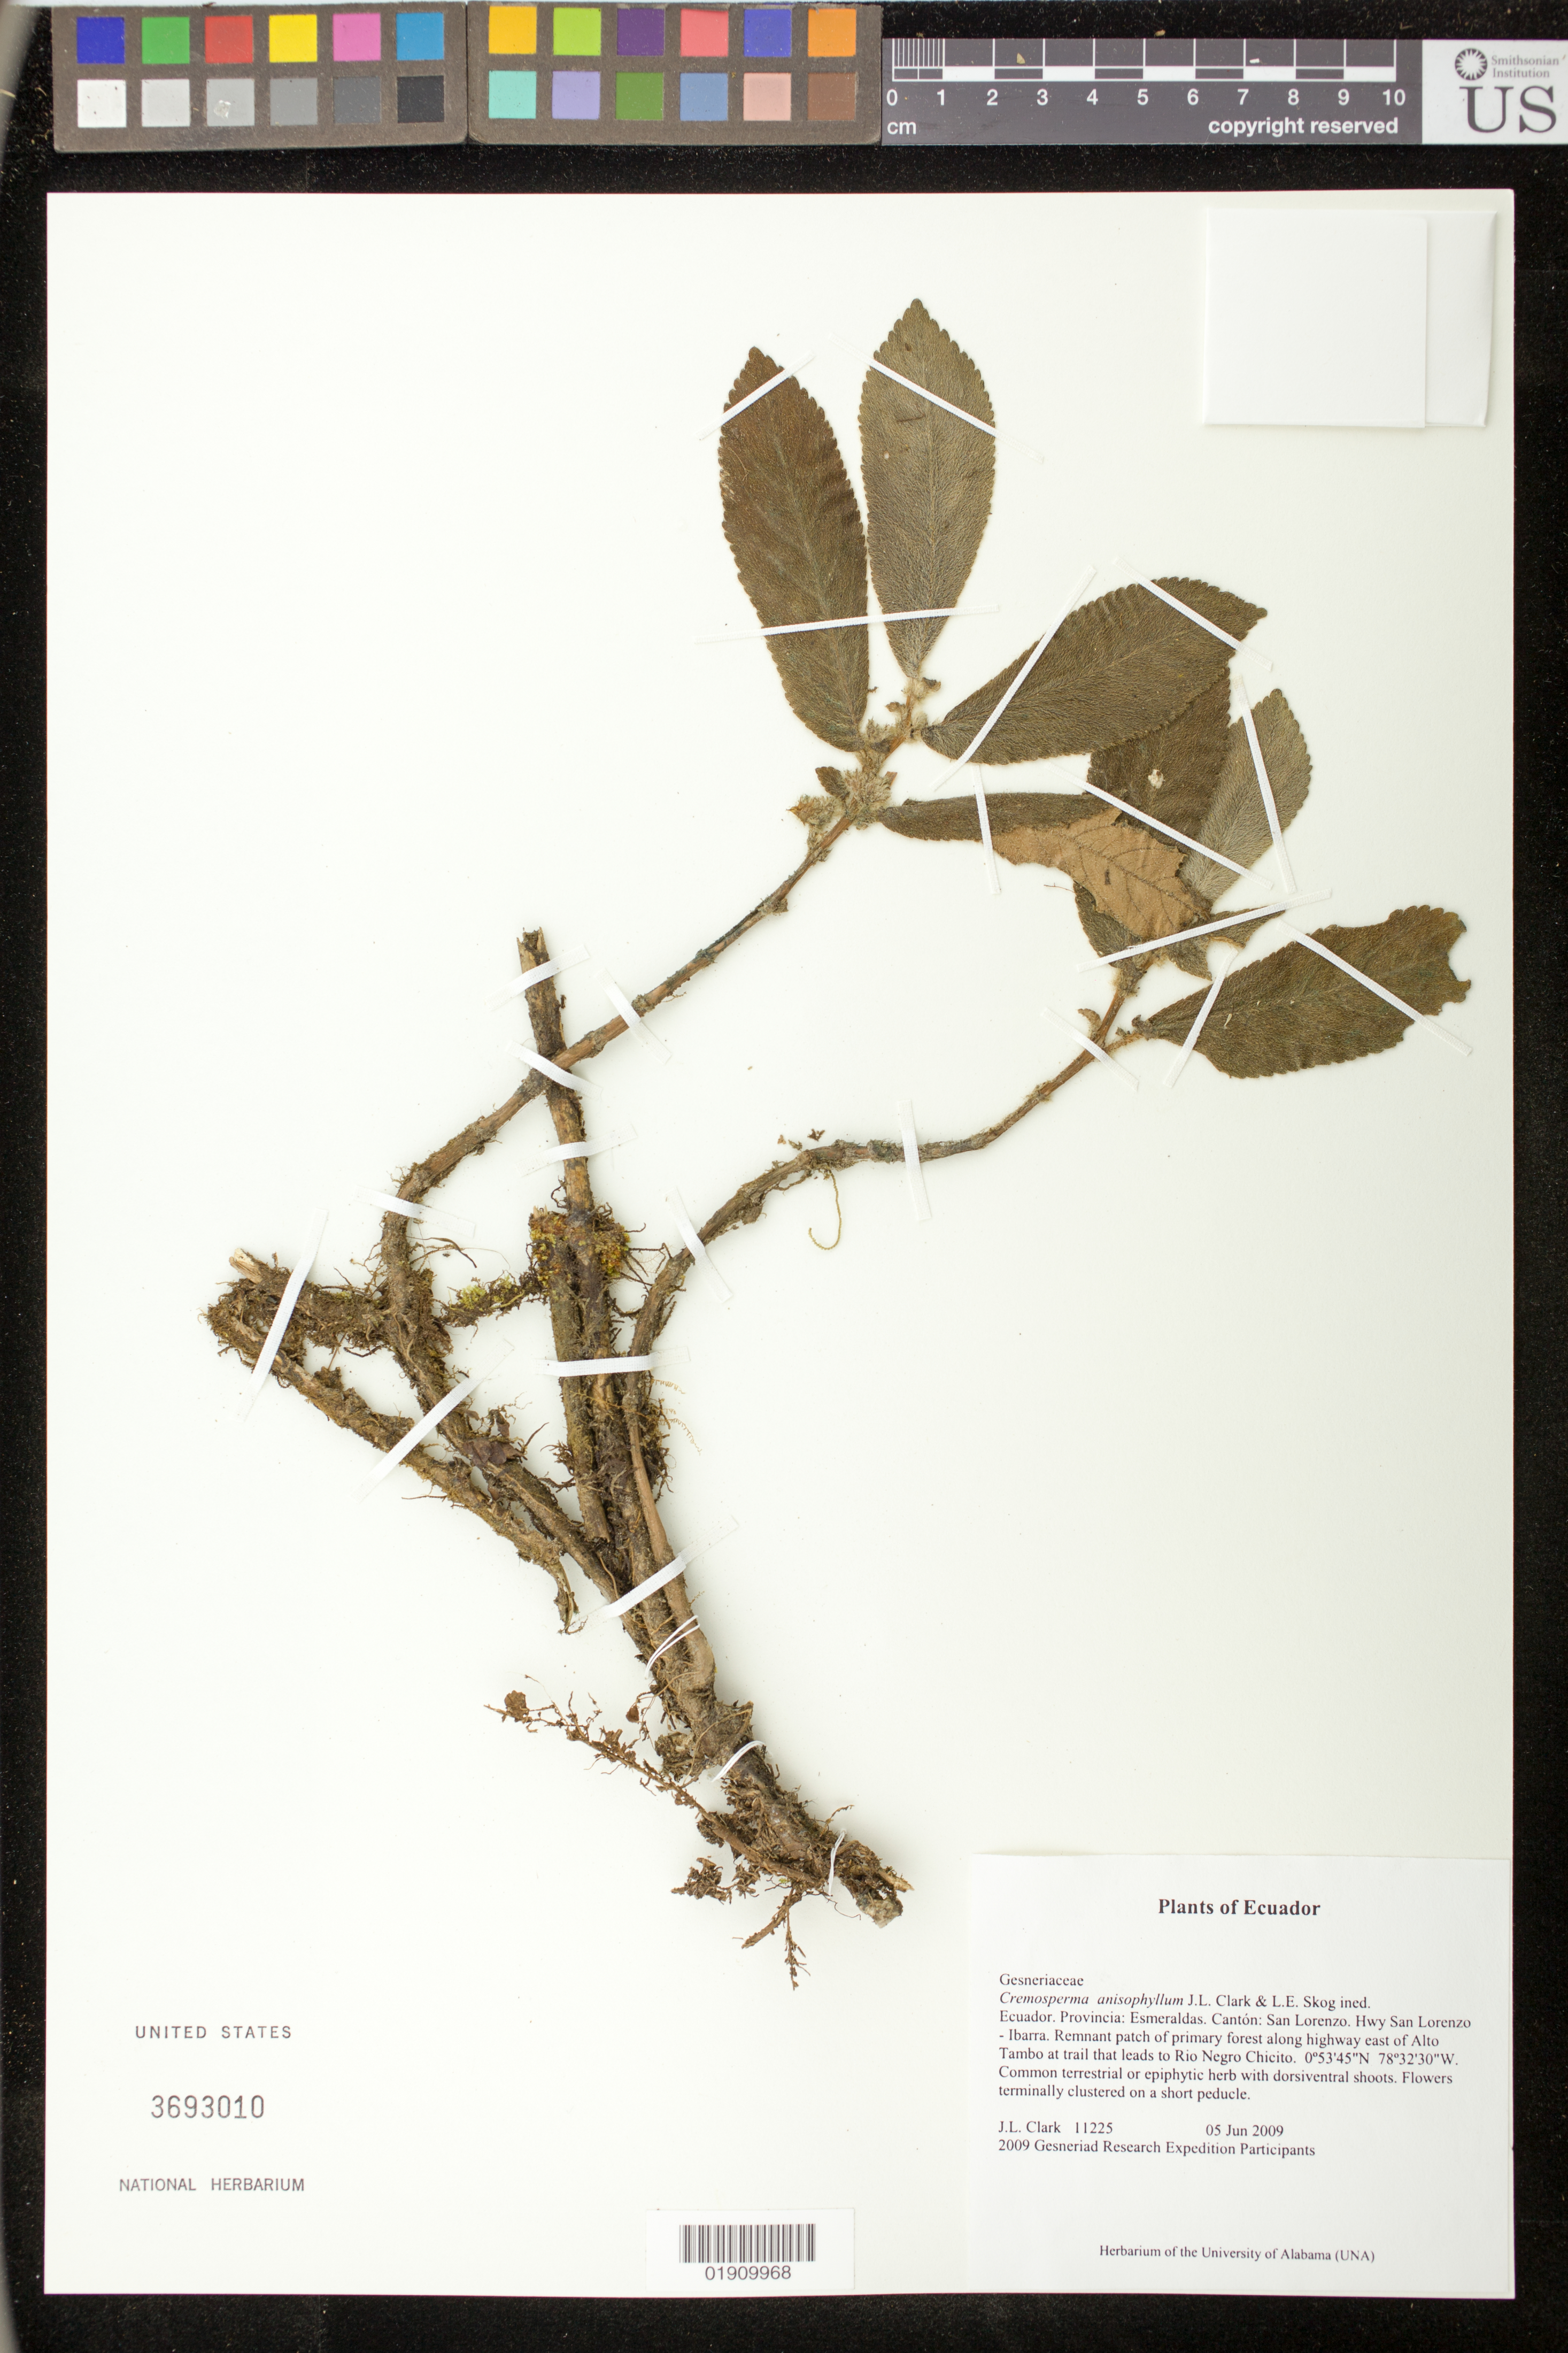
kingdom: Plantae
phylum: Tracheophyta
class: Magnoliopsida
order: Lamiales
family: Gesneriaceae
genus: Cremosperma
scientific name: Cremosperma anisophyllum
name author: J.L. Clark & L.E. Skog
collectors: J. L. Clark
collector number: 11225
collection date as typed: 05 Jun 2009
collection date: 2009-06-05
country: Ecuador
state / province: Esmeraldas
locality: Ecuador. Provincia: Esmeraldas. Canton: San Lorenzo. Hwy San Lorenzo-Ibarra. Remnant patch of primary forest along highway east of Alto Tambo at trail that leads to Rio Negro Chicito.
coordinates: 0°53'45"N, 78°32'30"W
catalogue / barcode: US 3693010